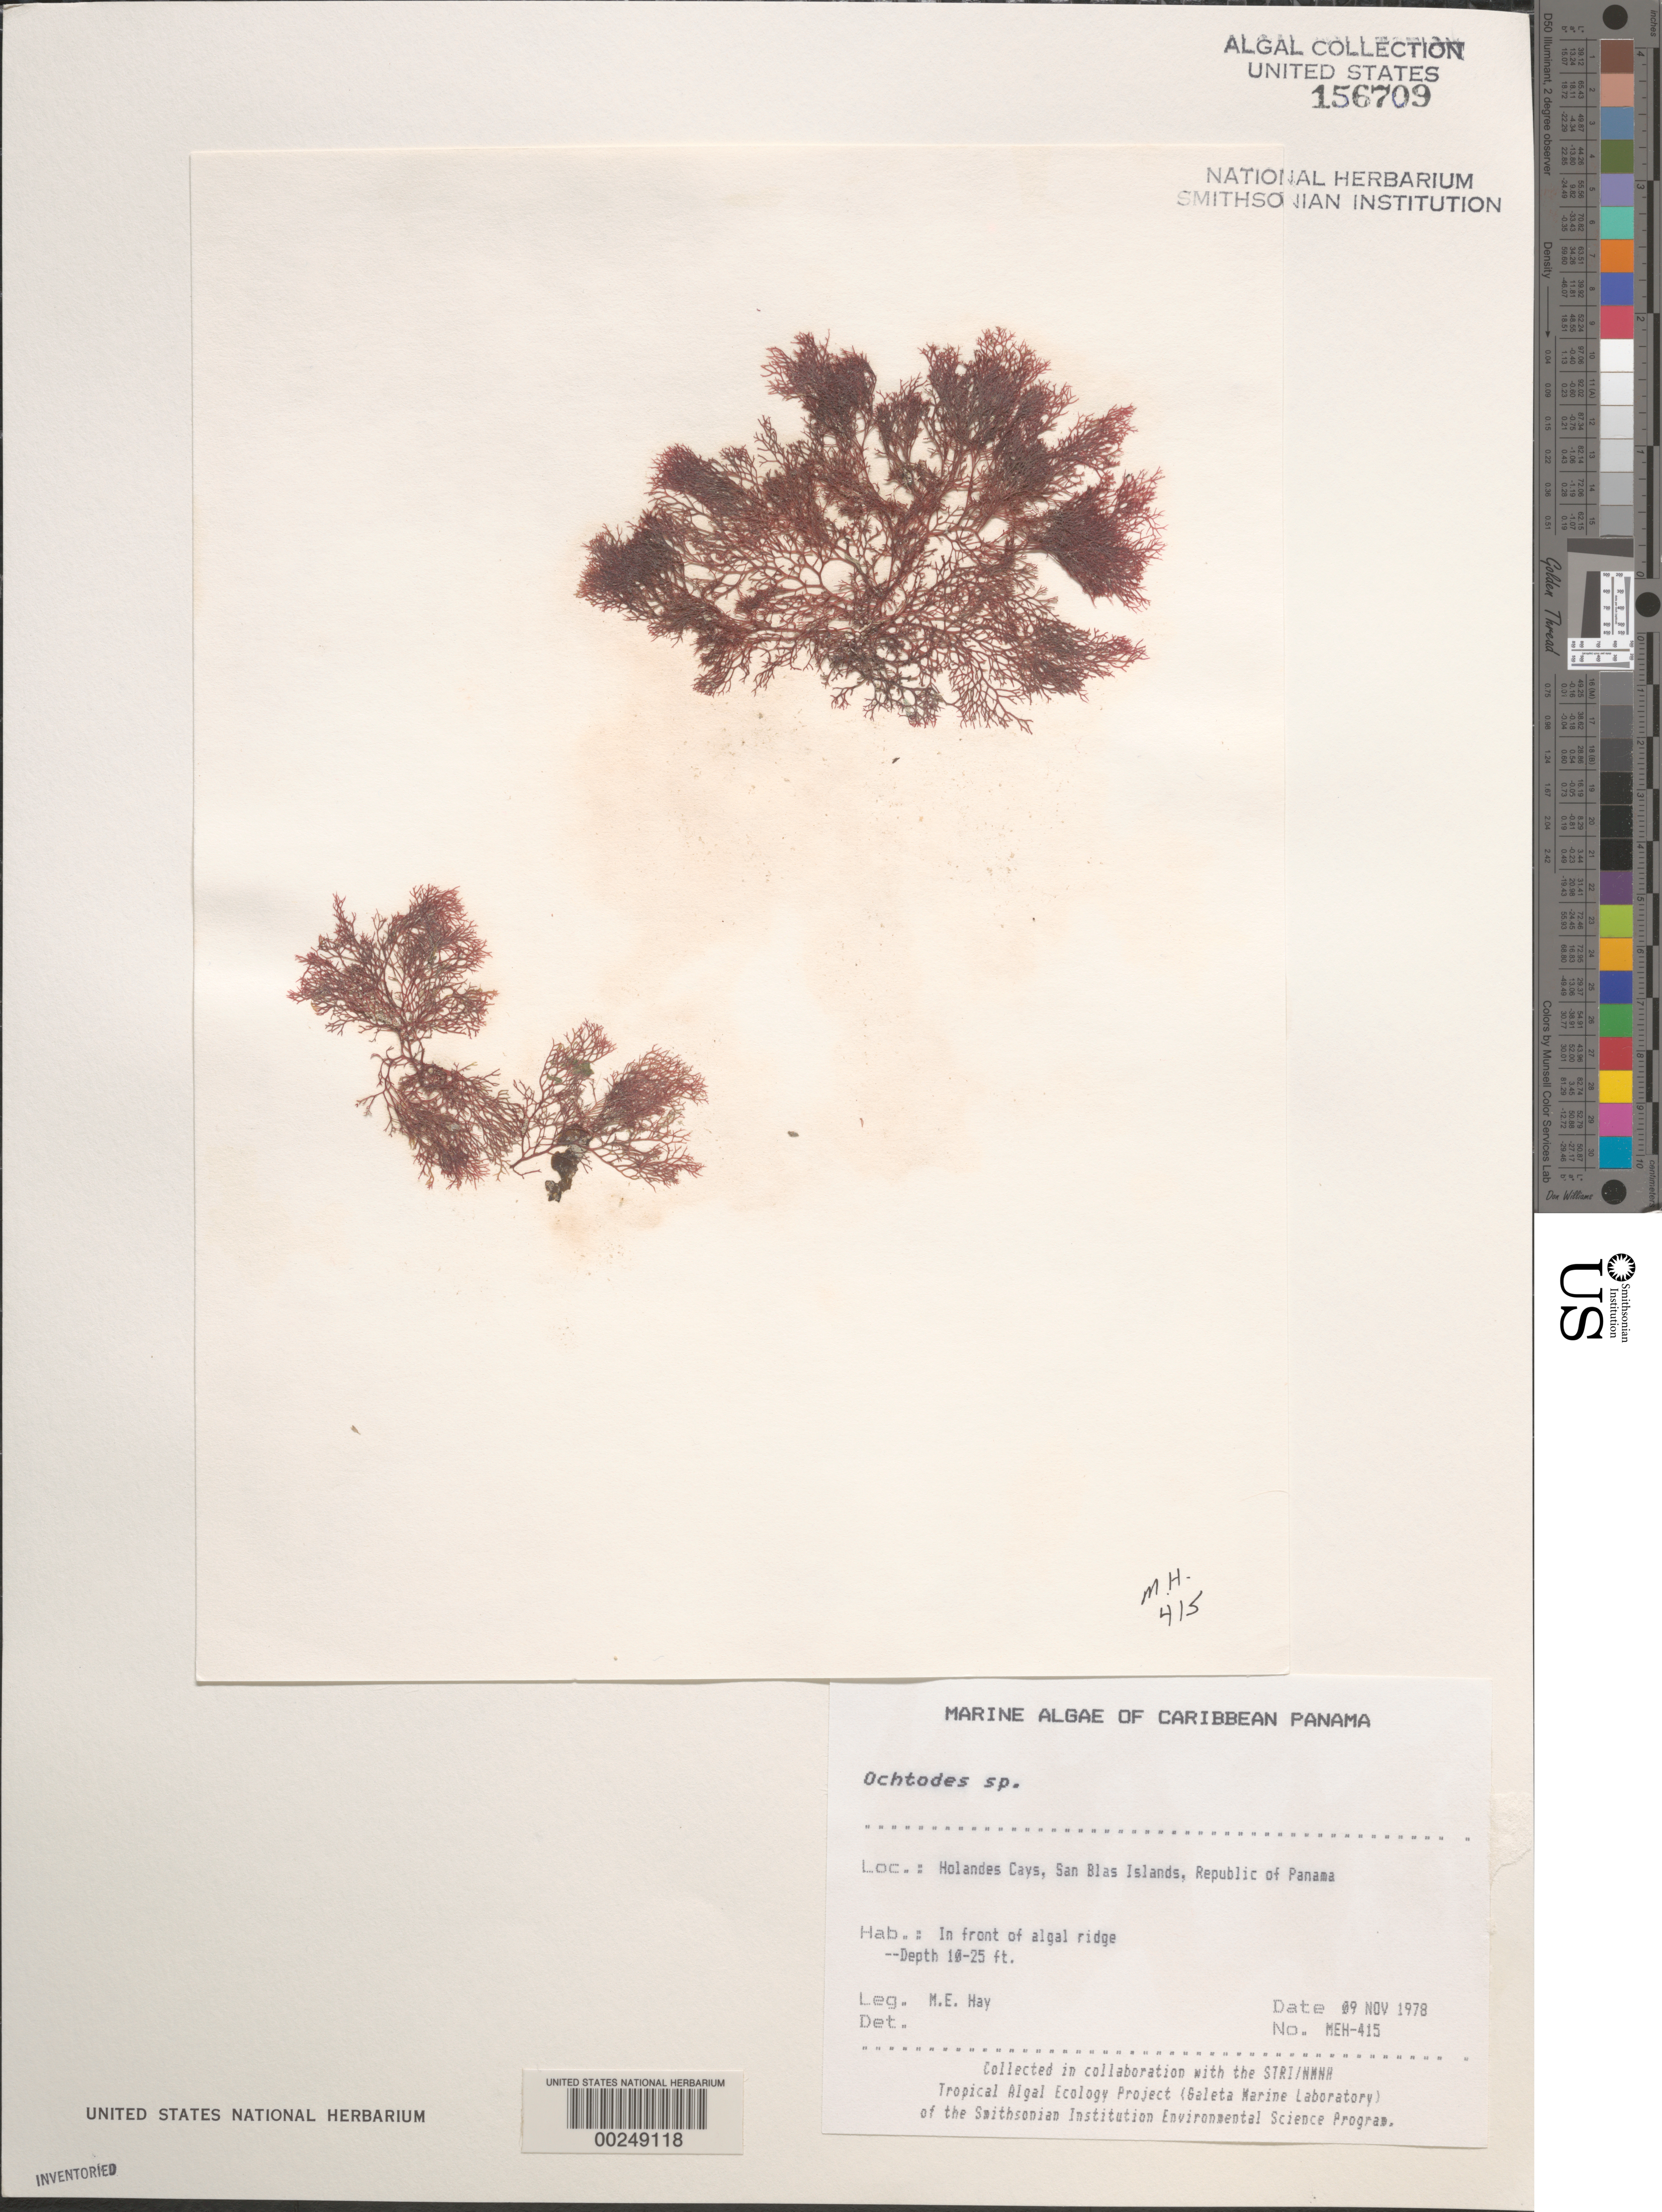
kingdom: Plantae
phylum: Rhodophyta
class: Florideophyceae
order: Gigartinales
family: Rhizophyllidaceae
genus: Ochtodes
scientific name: Ochtodes sp.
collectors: M. E. Hay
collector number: MEH-415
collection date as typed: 09 Nov 1978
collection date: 1978-11-09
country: Panama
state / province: Kuna Yala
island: Holandes Cays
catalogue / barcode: US 156709